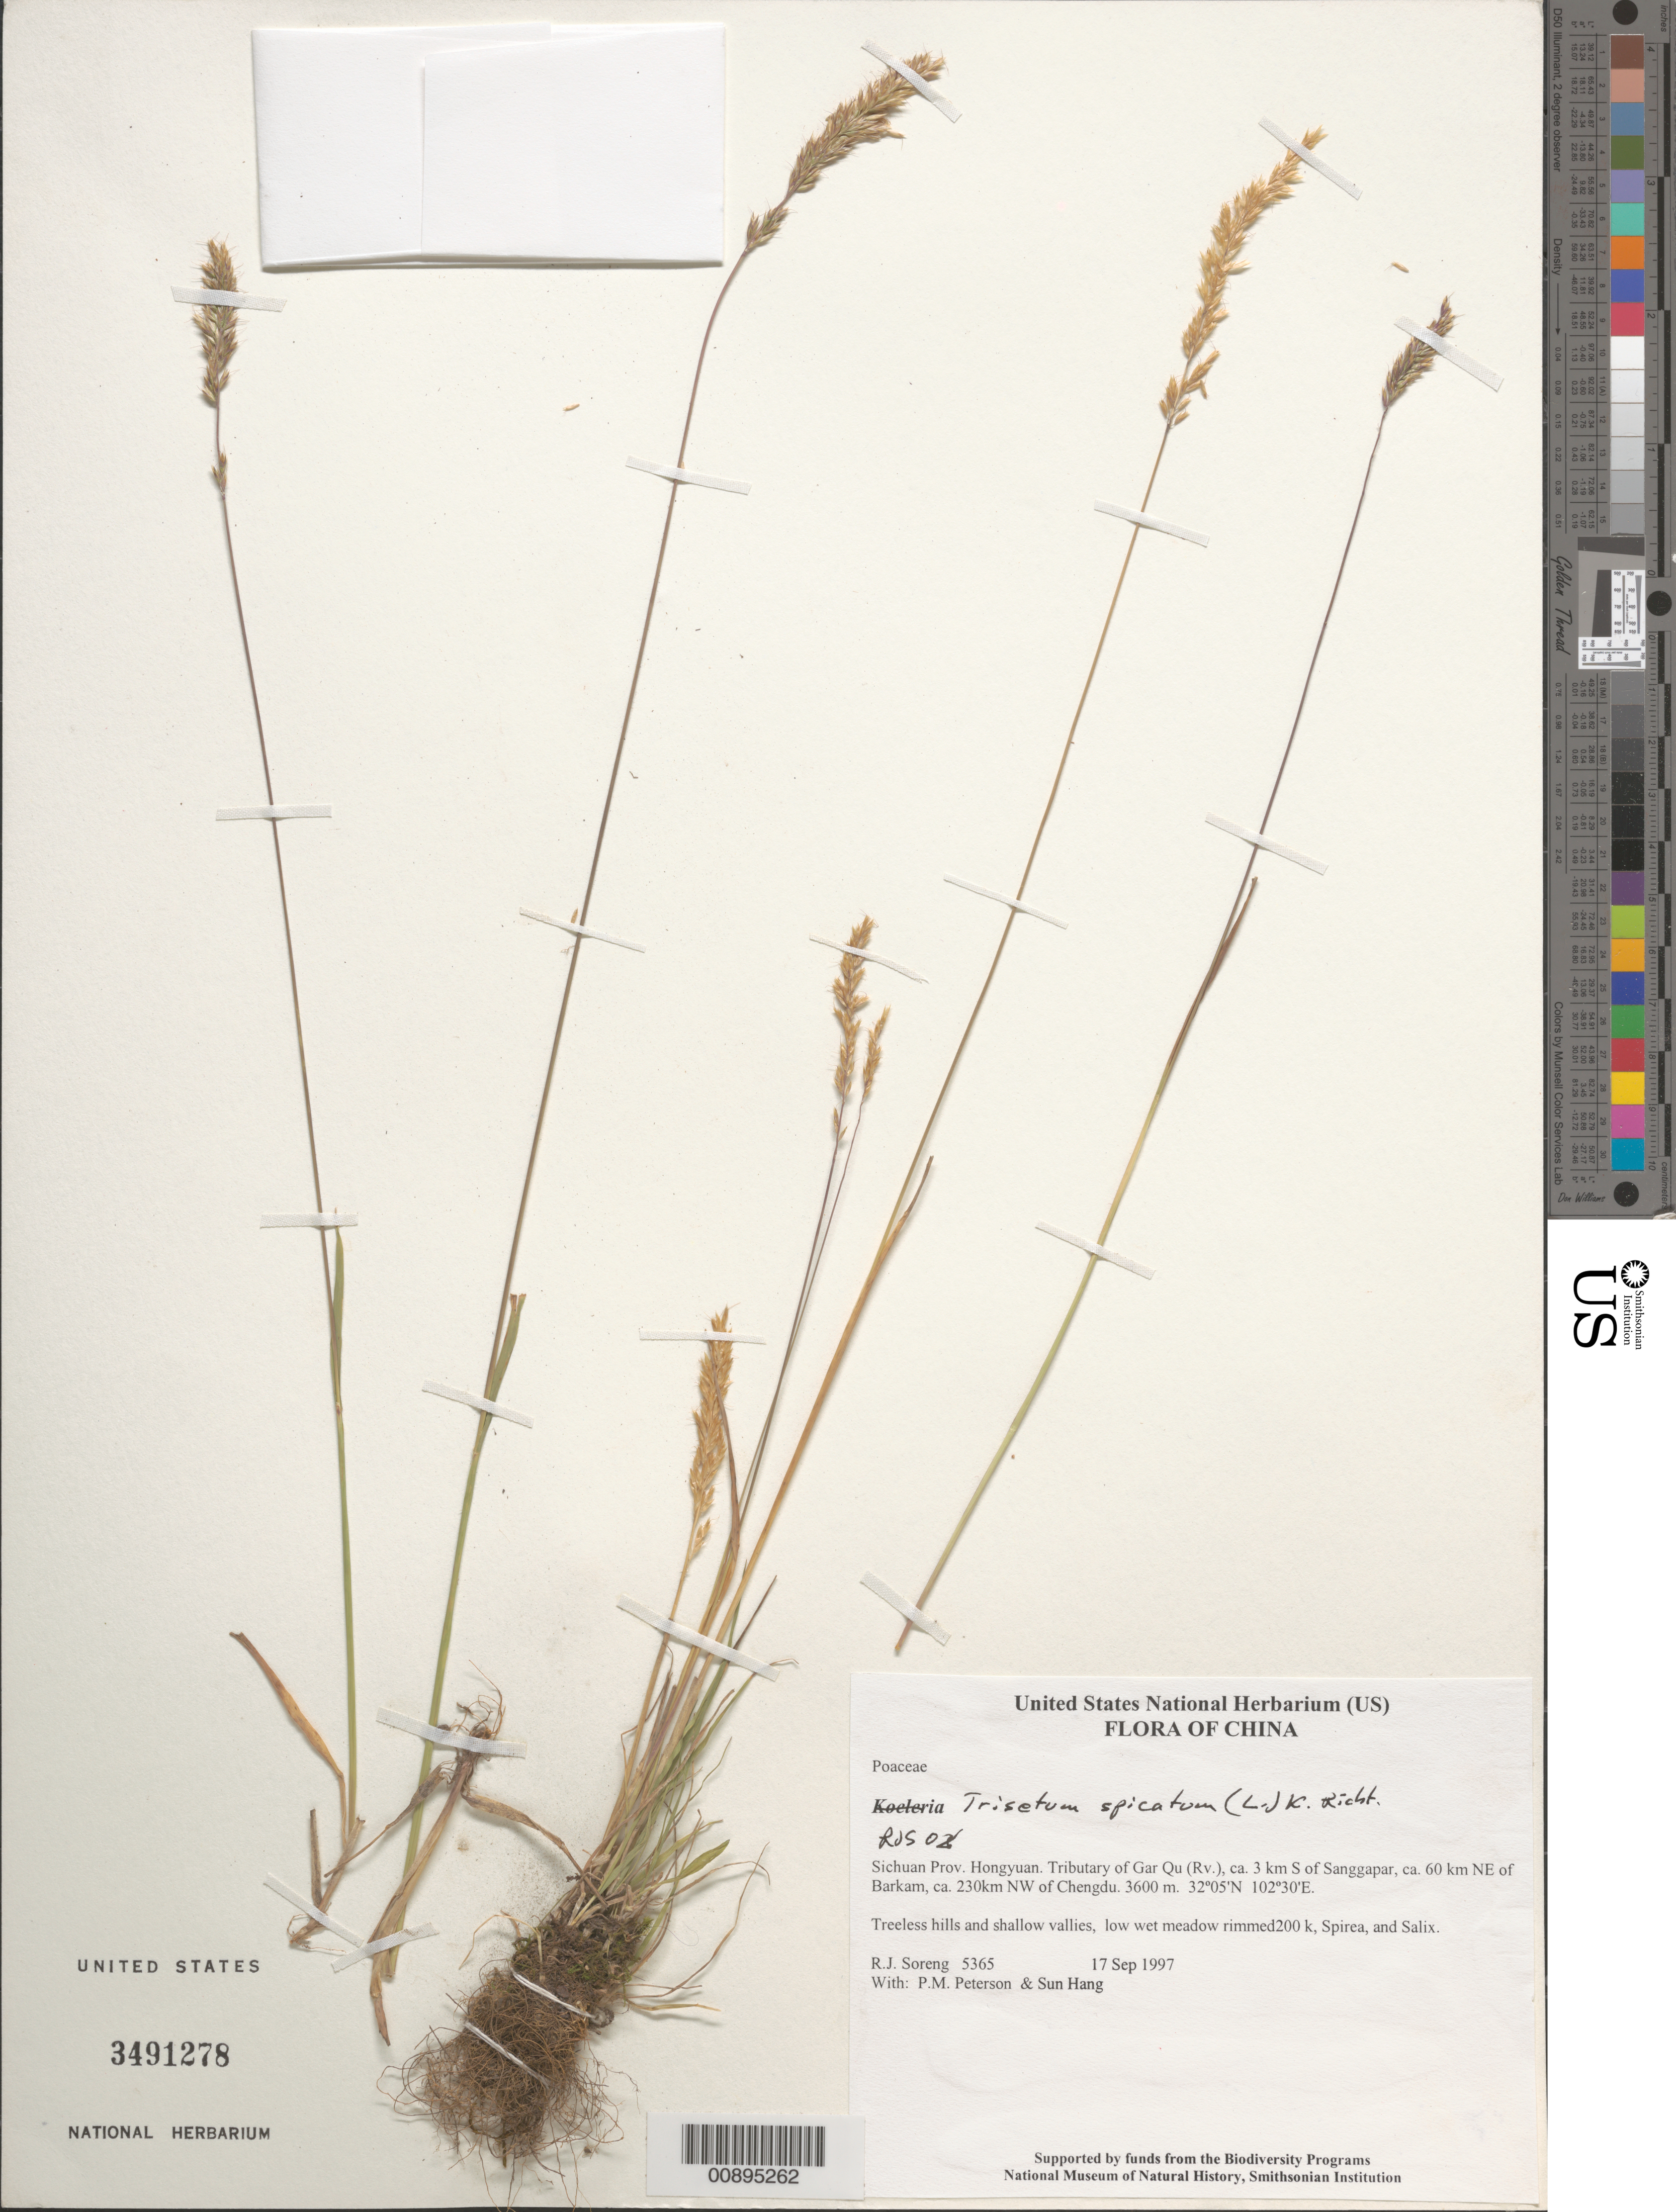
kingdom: Plantae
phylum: Tracheophyta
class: Liliopsida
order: Poales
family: Poaceae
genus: Koeleria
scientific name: Koeleria spicata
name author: (L.) Barberá et al.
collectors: R. J. Soreng, P. M. Peterson & Sun Hang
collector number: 5365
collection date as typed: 17 Sep 1997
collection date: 1997-09-17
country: China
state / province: Sichuan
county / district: Hongyuan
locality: Tributary of Gar Qu (Rv.), ca. 3 km S of Sanggapar, ca. 60 km NE of Barkam, ca. 230km NW of Chengdu.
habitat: Treeless hills and shallow vallies, low wet meadow rimmed200 k, Spirea, and Salix.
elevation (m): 3600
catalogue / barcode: US 3491278